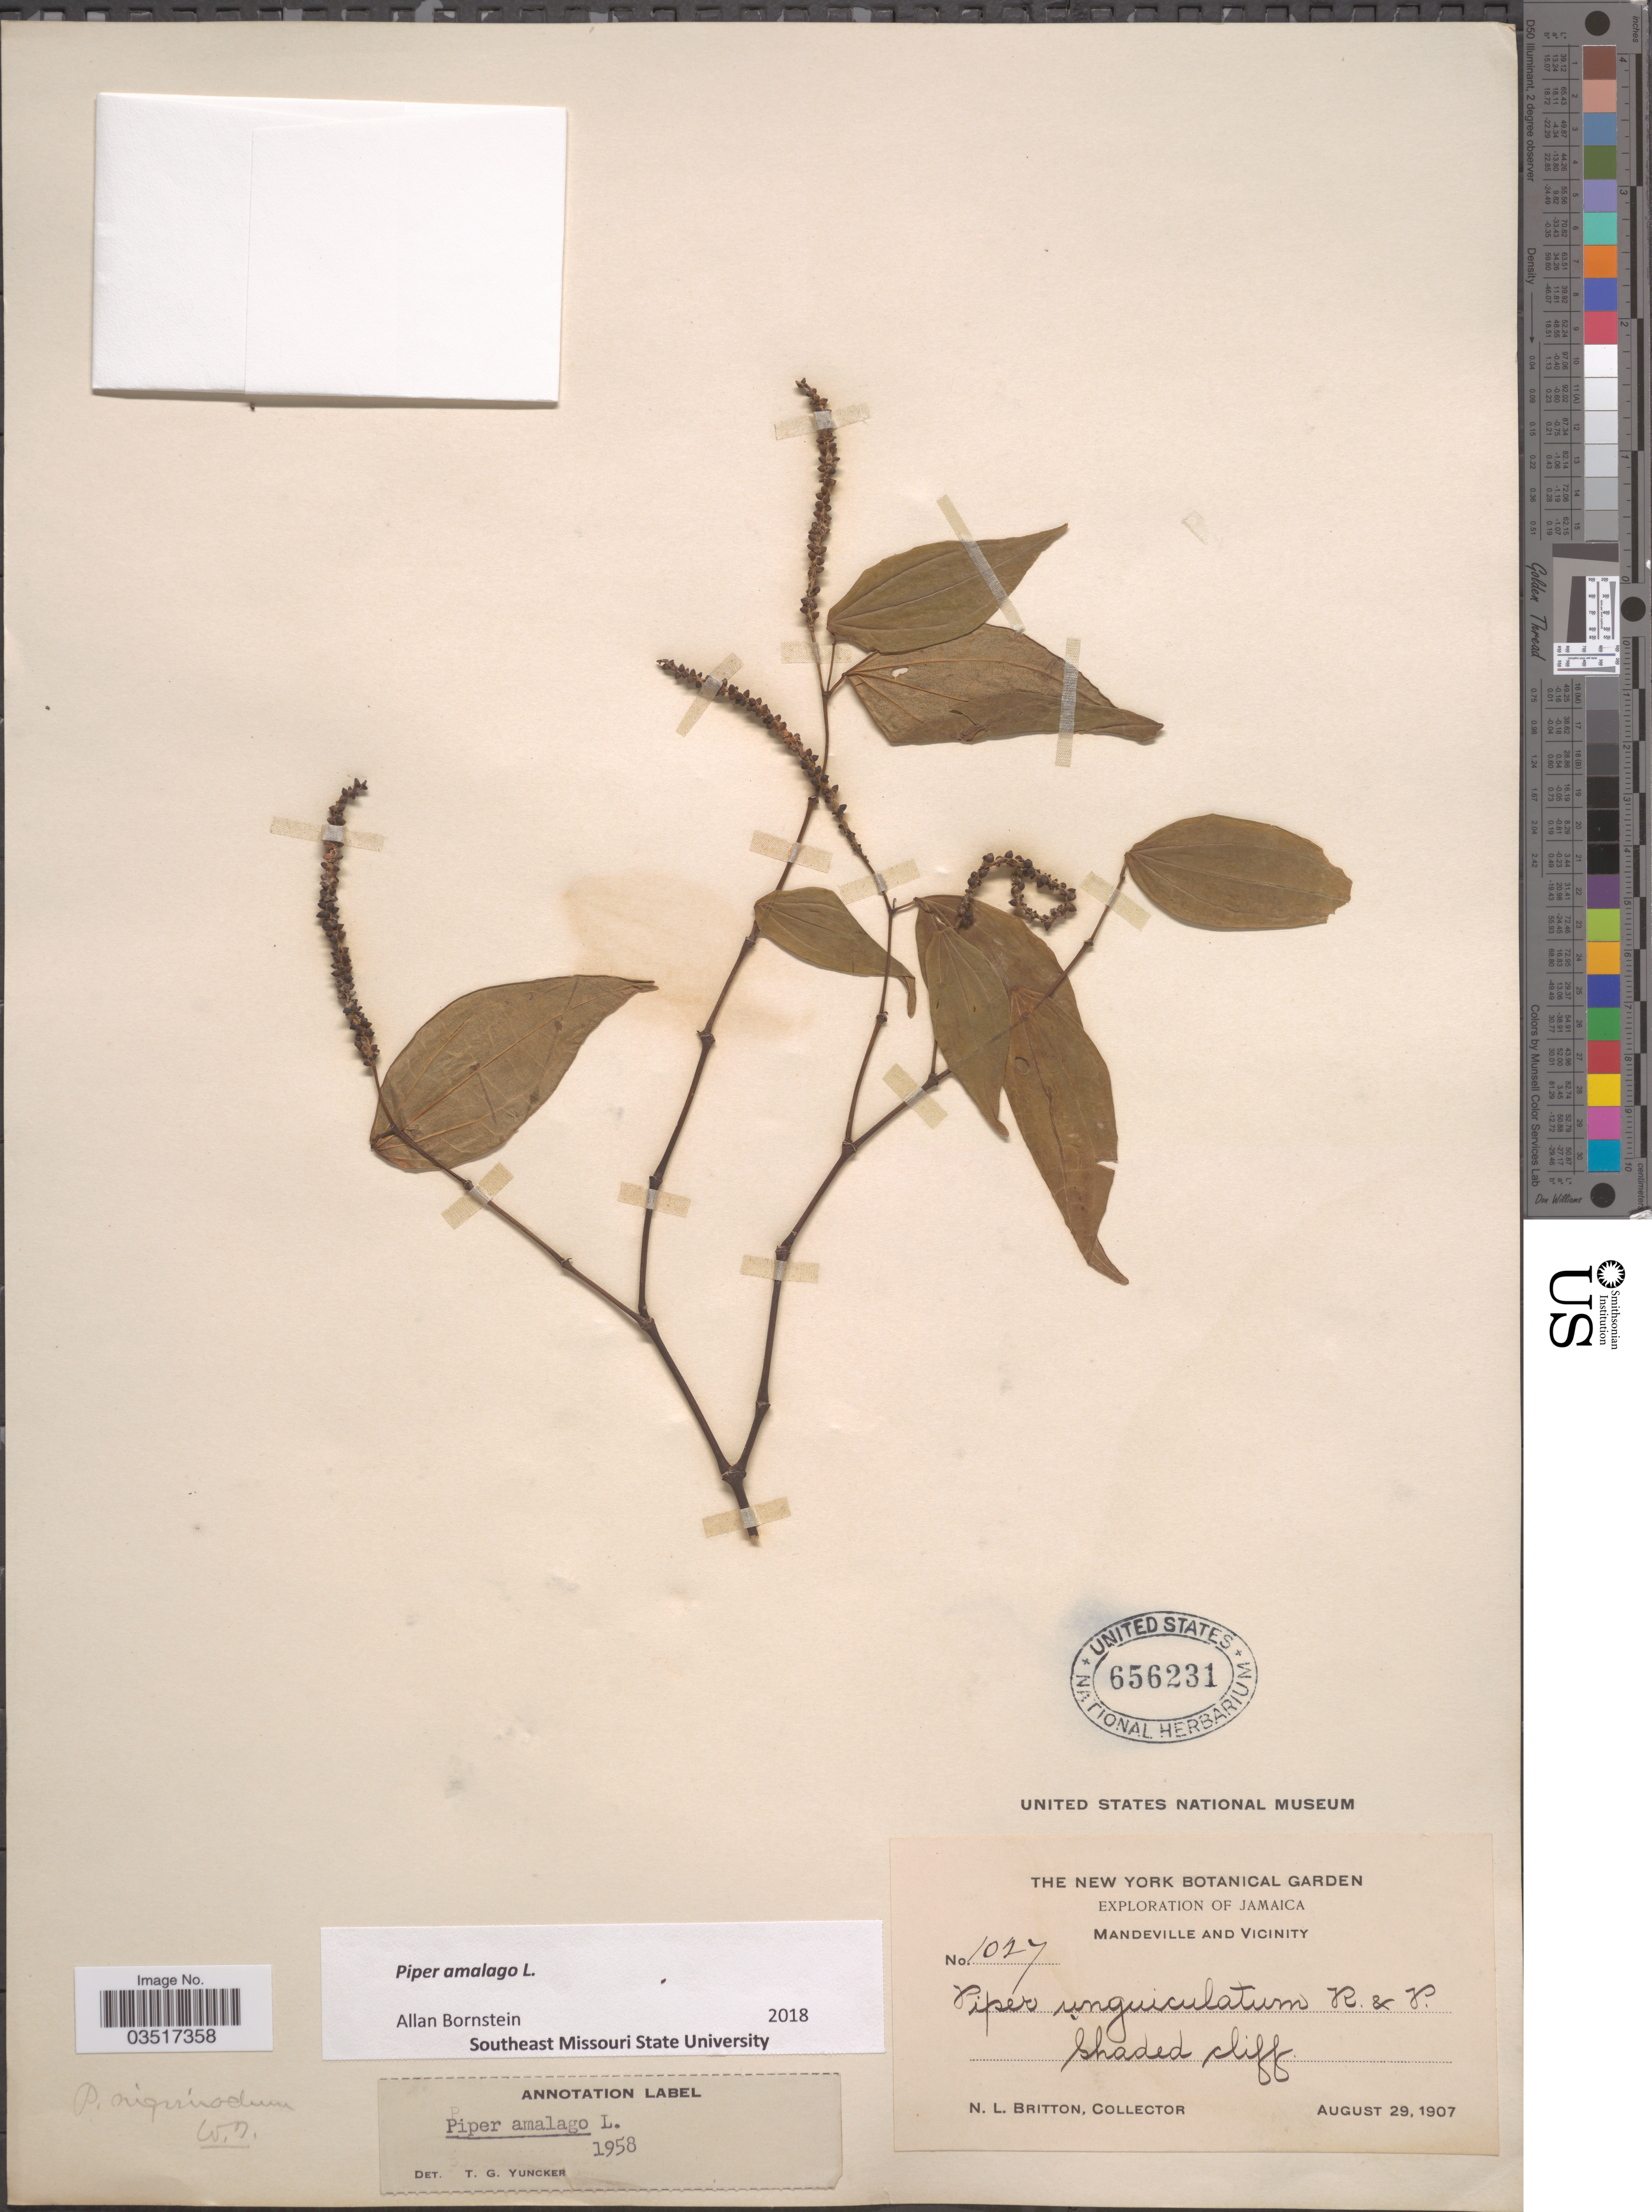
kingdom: Plantae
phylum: Tracheophyta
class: Magnoliopsida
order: Piperales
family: Piperaceae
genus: Piper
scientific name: Piper amalago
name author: L.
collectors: N. Britton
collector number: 1027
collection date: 1907-08-29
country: Jamaica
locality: Mandeville and Vicinity Shaded cliff.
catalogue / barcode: US 656231